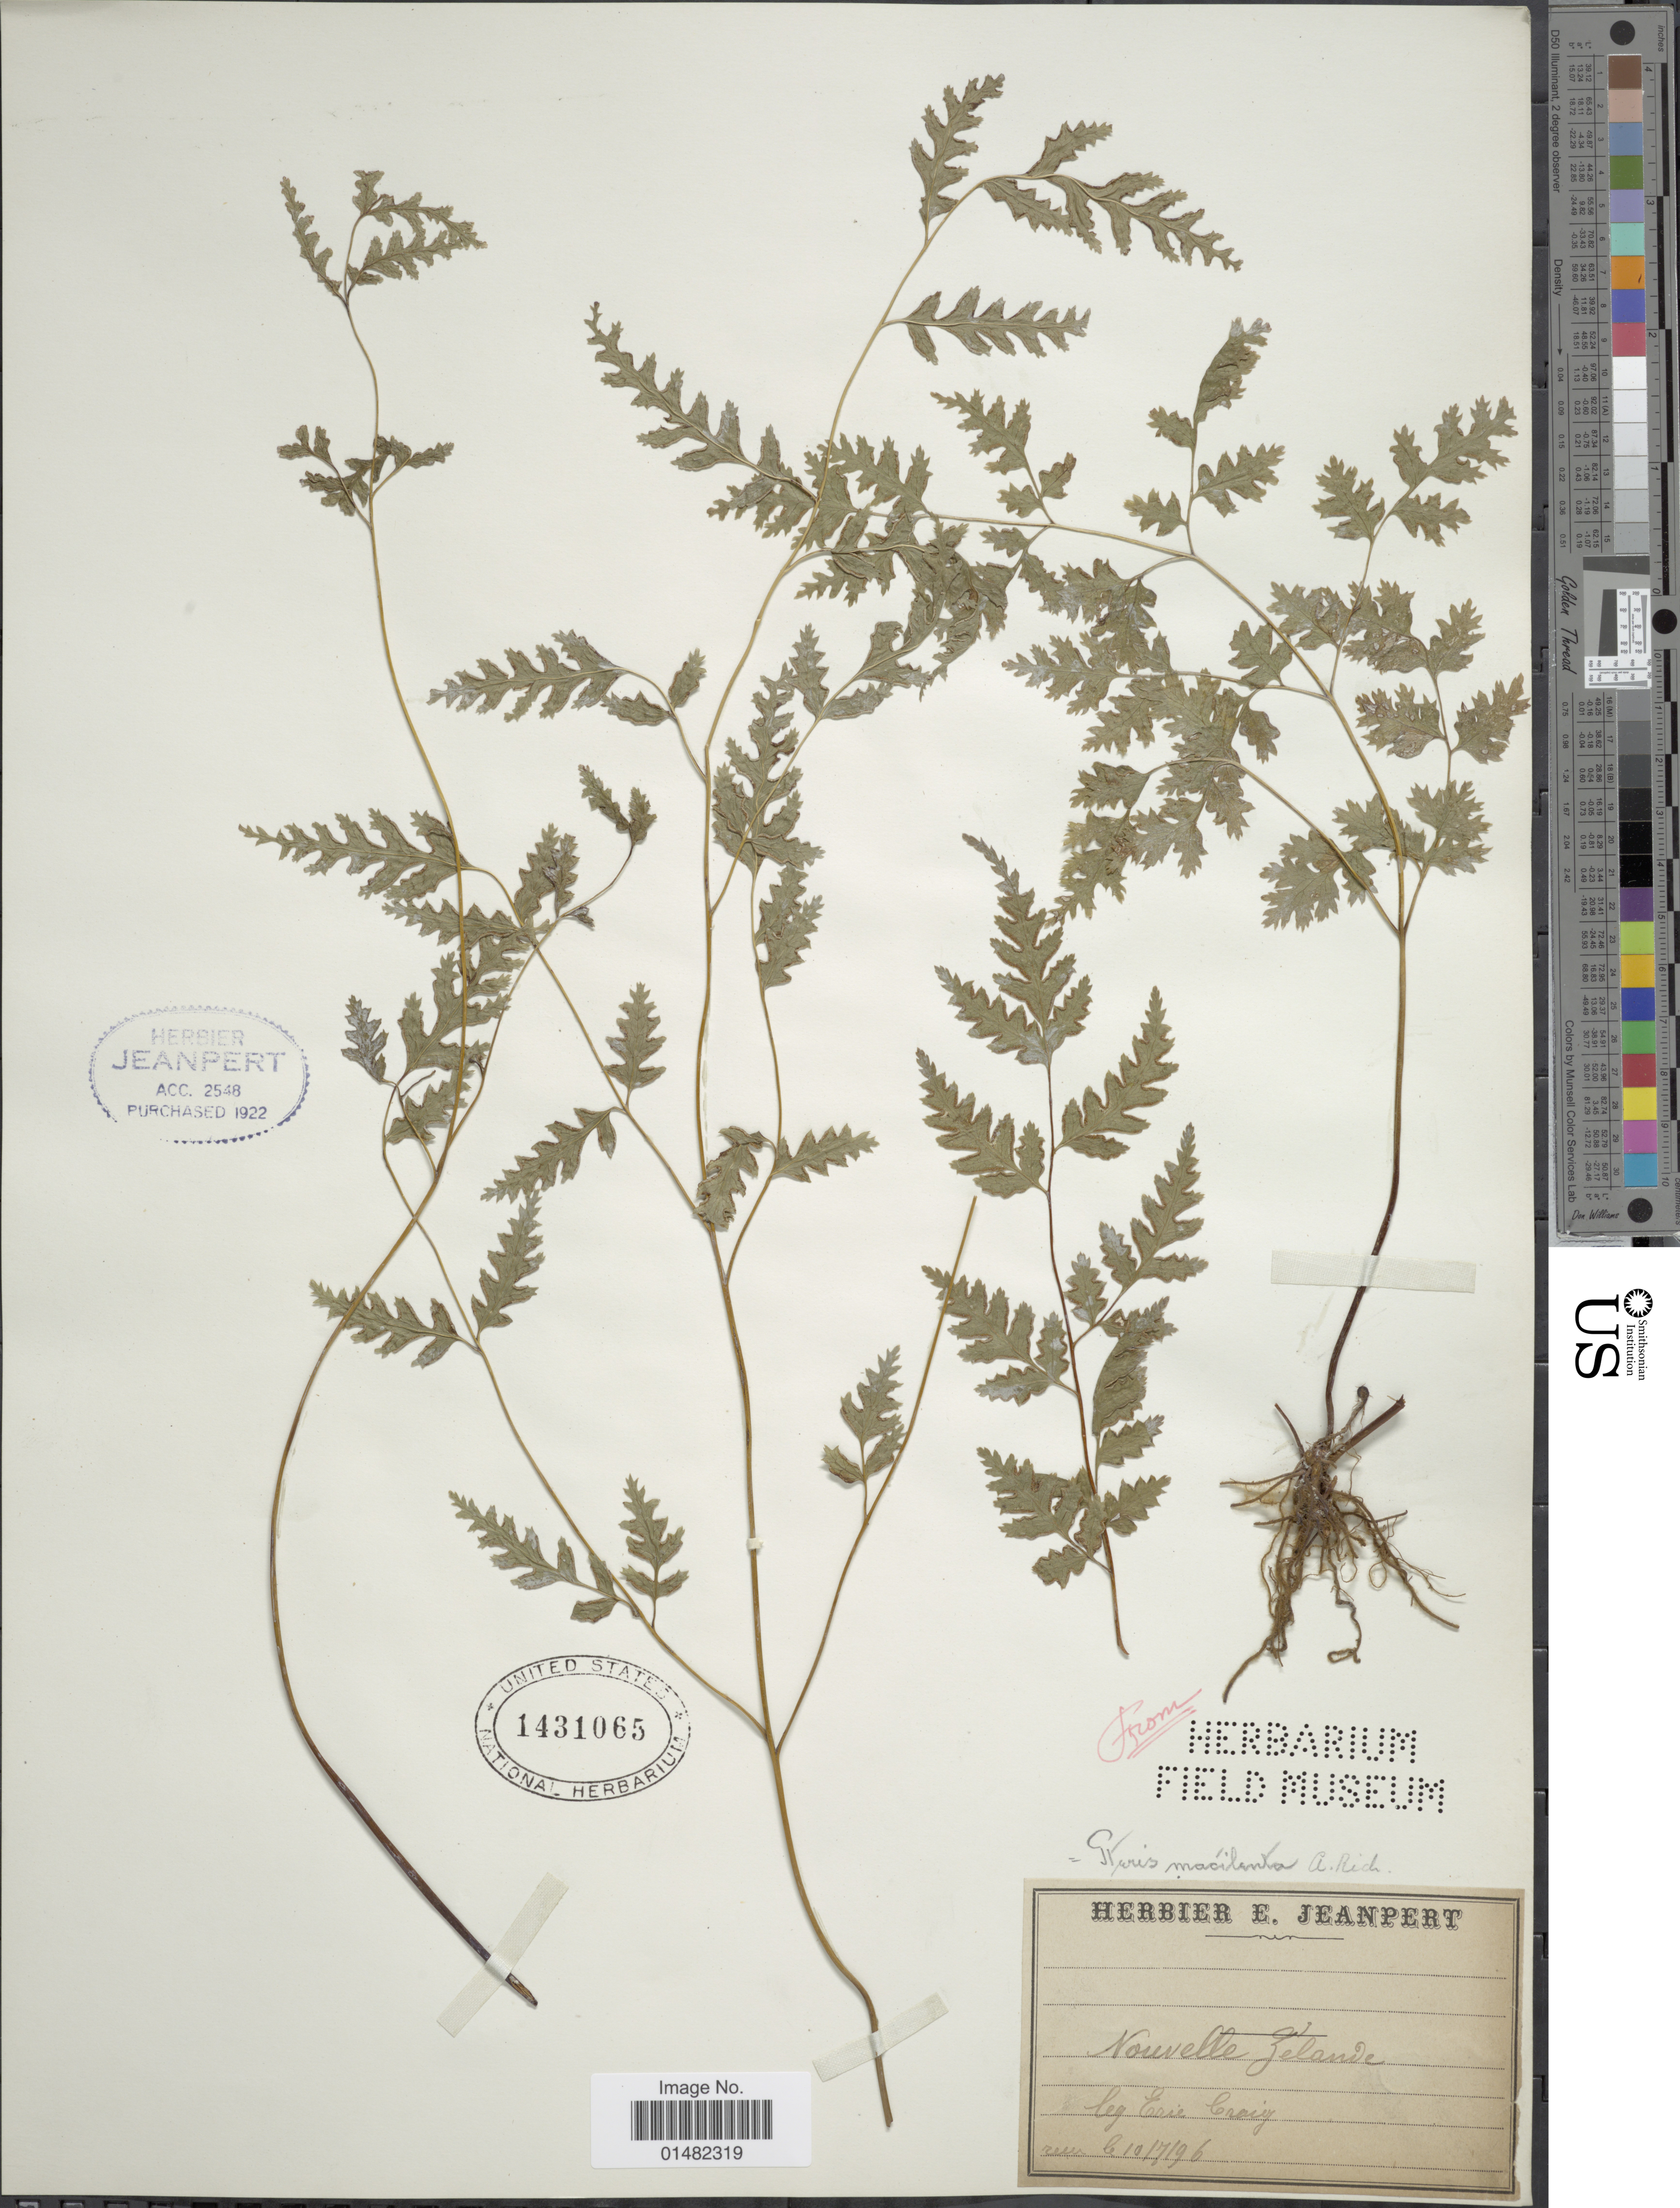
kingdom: Plantae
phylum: Tracheophyta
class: Polypodiopsida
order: Polypodiales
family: Pteridaceae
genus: Pteris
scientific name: Pteris macilenta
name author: A. Rich.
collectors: E. Craig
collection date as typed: Transcribed d/m/y: 10/7/96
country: New Zealand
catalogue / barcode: US 1431065